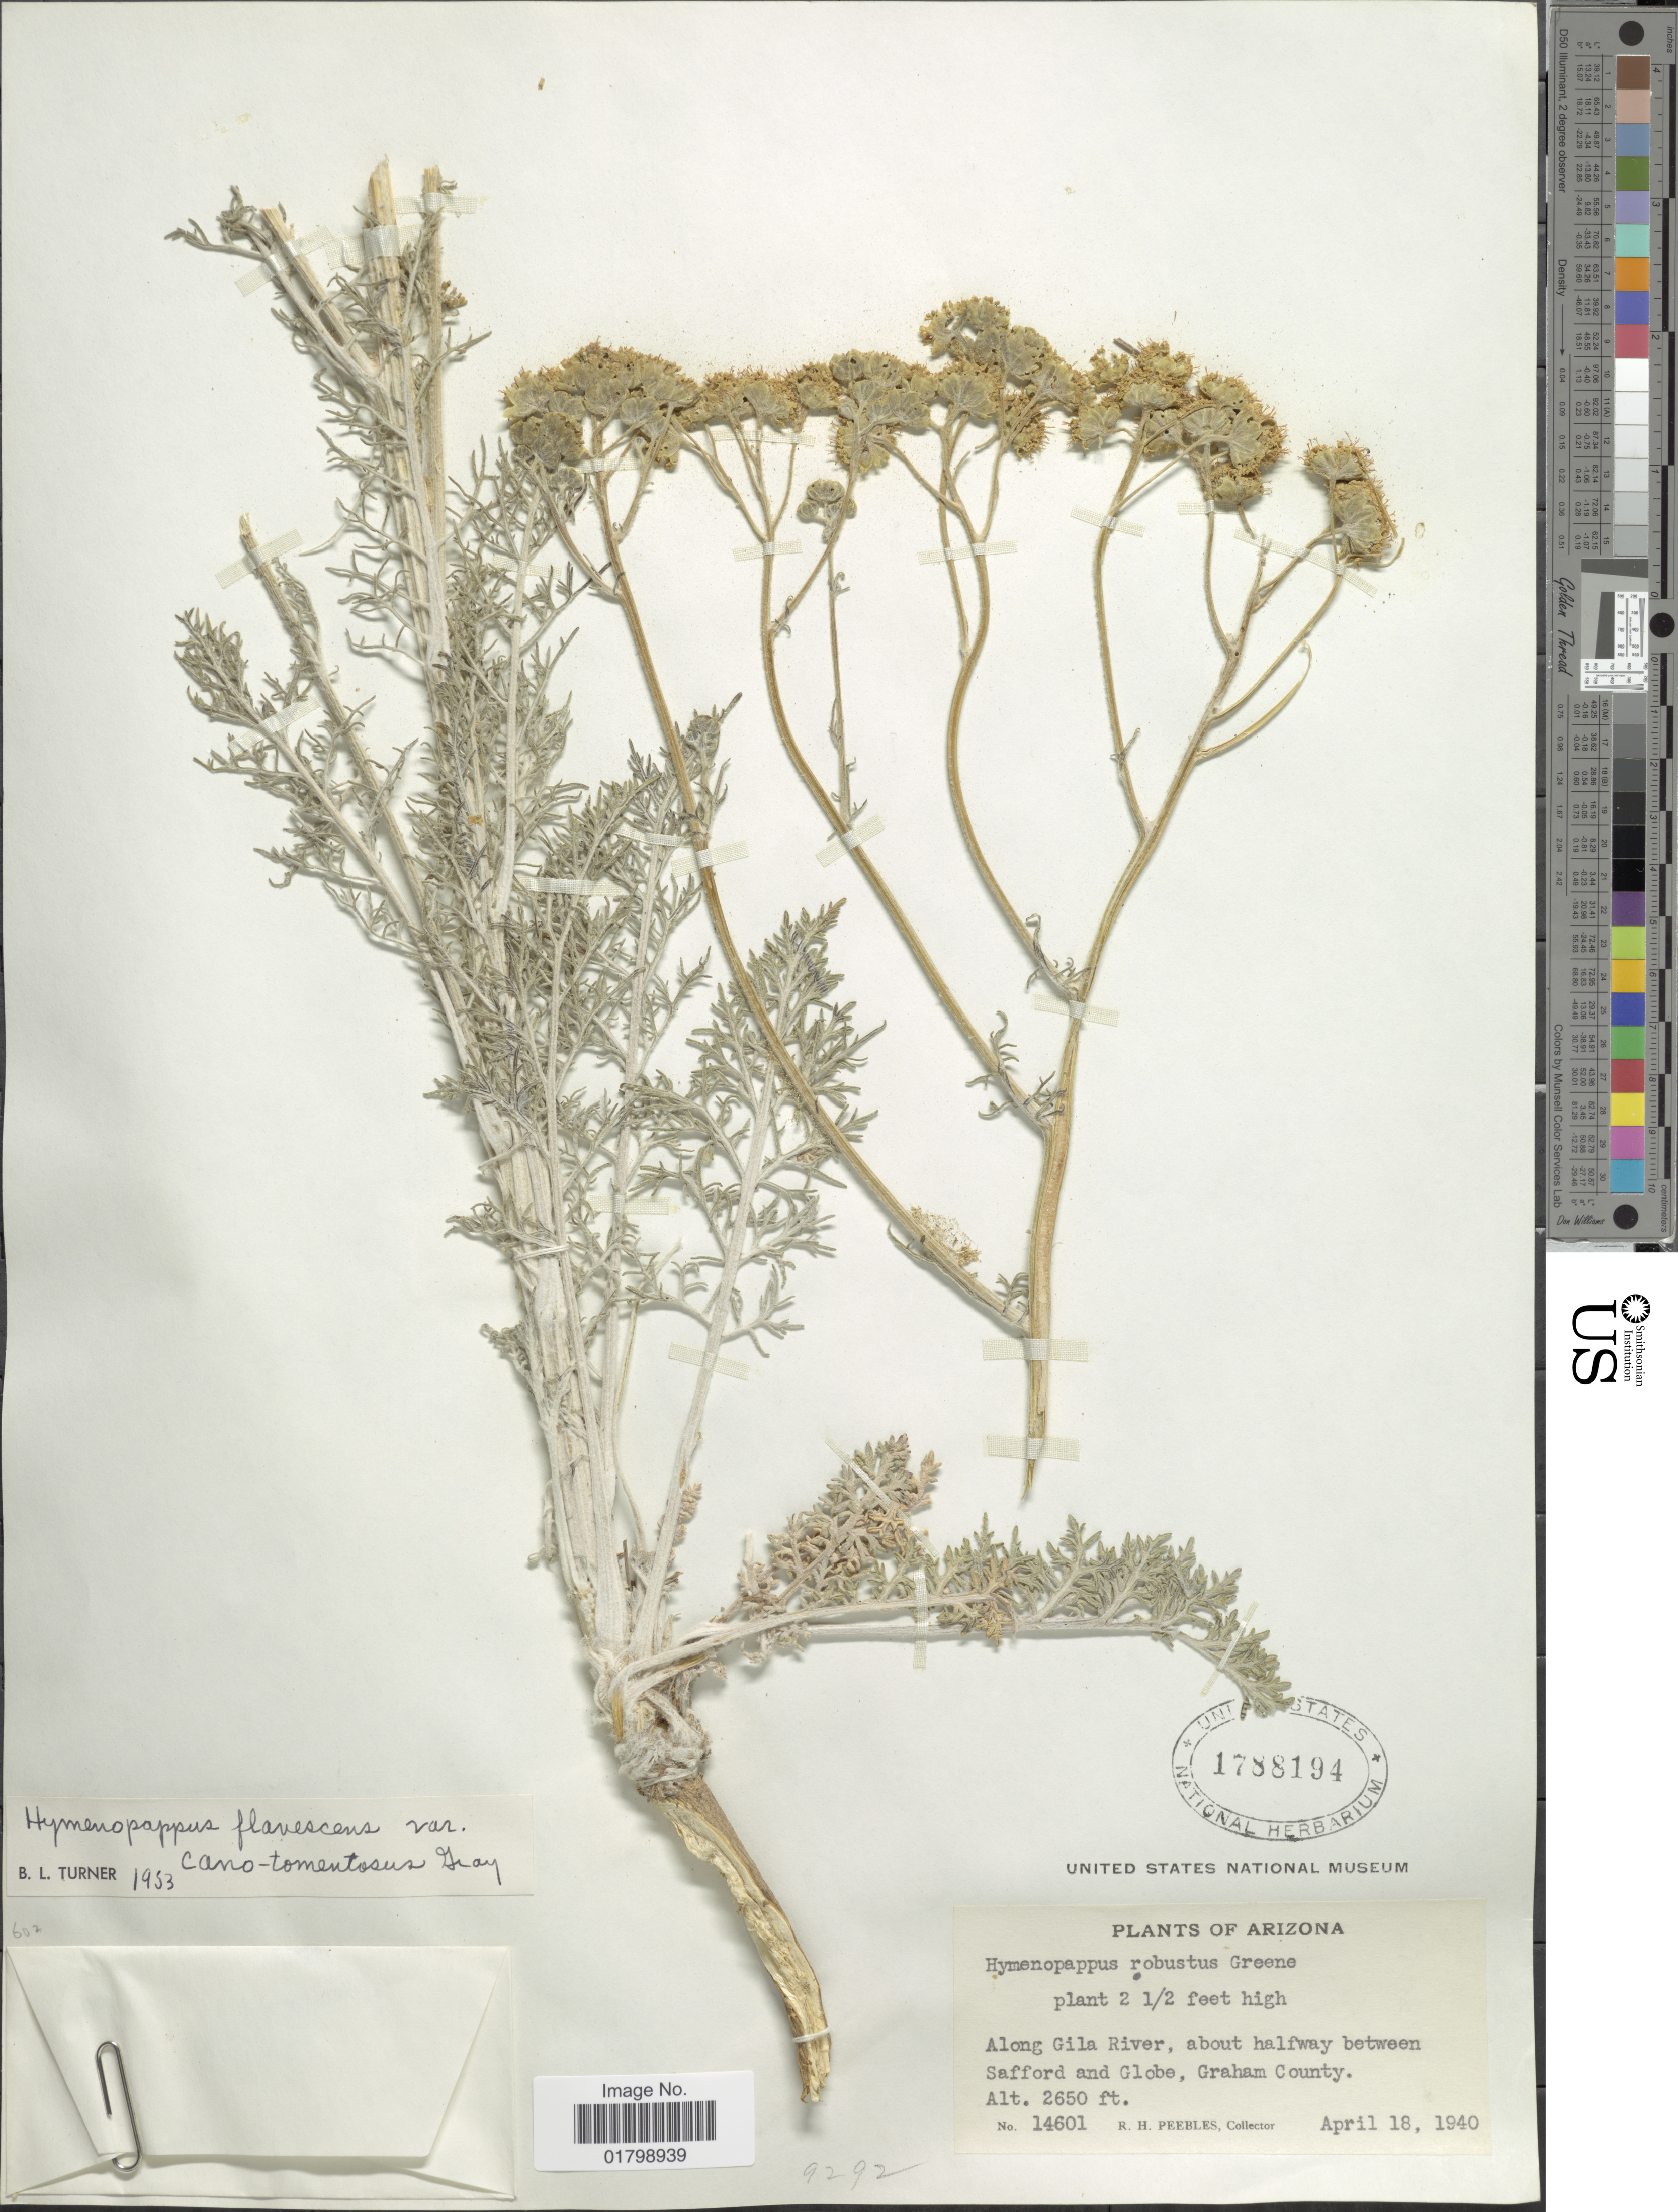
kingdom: Plantae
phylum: Tracheophyta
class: Magnoliopsida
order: Asterales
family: Asteraceae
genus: Hymenopappus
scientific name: Hymenopappus flavescens var. canotomentosus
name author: A. Gray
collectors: R. H. Peebles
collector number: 14601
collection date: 1940-04-18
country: United States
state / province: Arizona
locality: Along Gila River, about halfway between Safford and Globe, Graham County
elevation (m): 808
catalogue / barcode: US 1788194